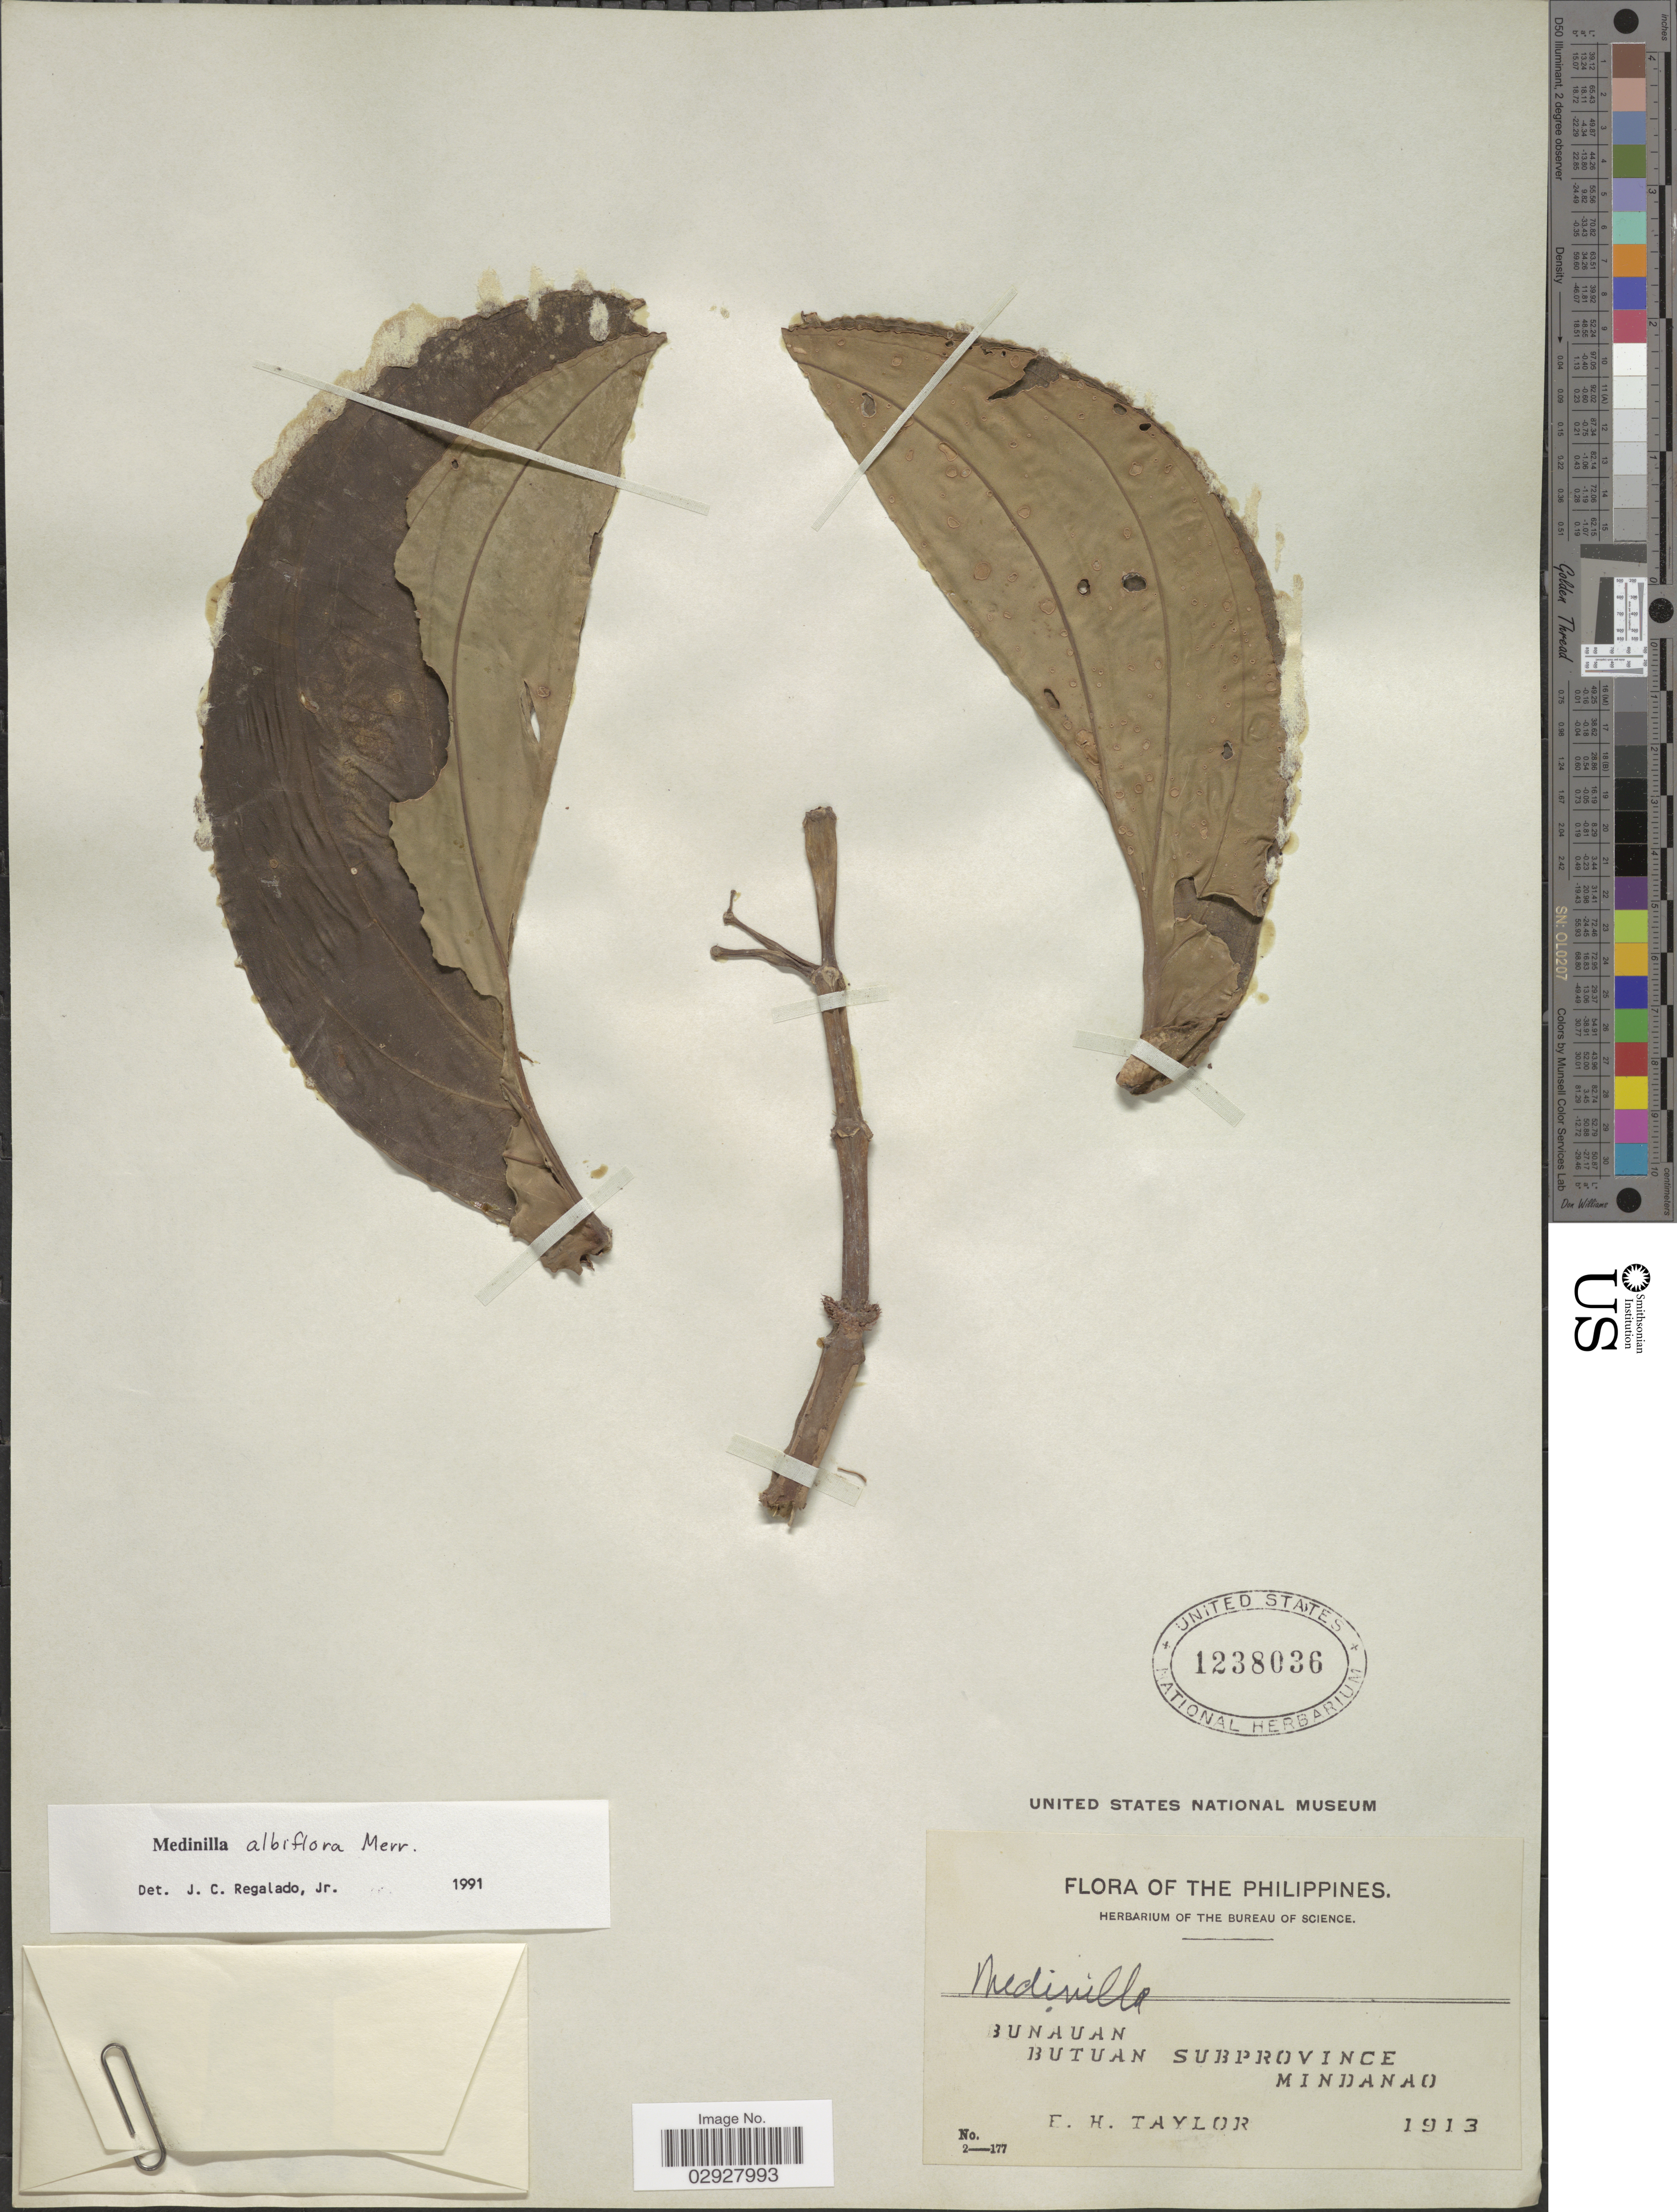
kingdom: Plantae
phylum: Tracheophyta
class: Magnoliopsida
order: Myrtales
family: Melastomataceae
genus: Medinilla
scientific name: Medinilla albiflora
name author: H. Perrier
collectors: E. H. Taylor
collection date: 1913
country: Philippines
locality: Bunauan, Butuan Subprovince, Mindanao.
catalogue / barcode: US 1238036